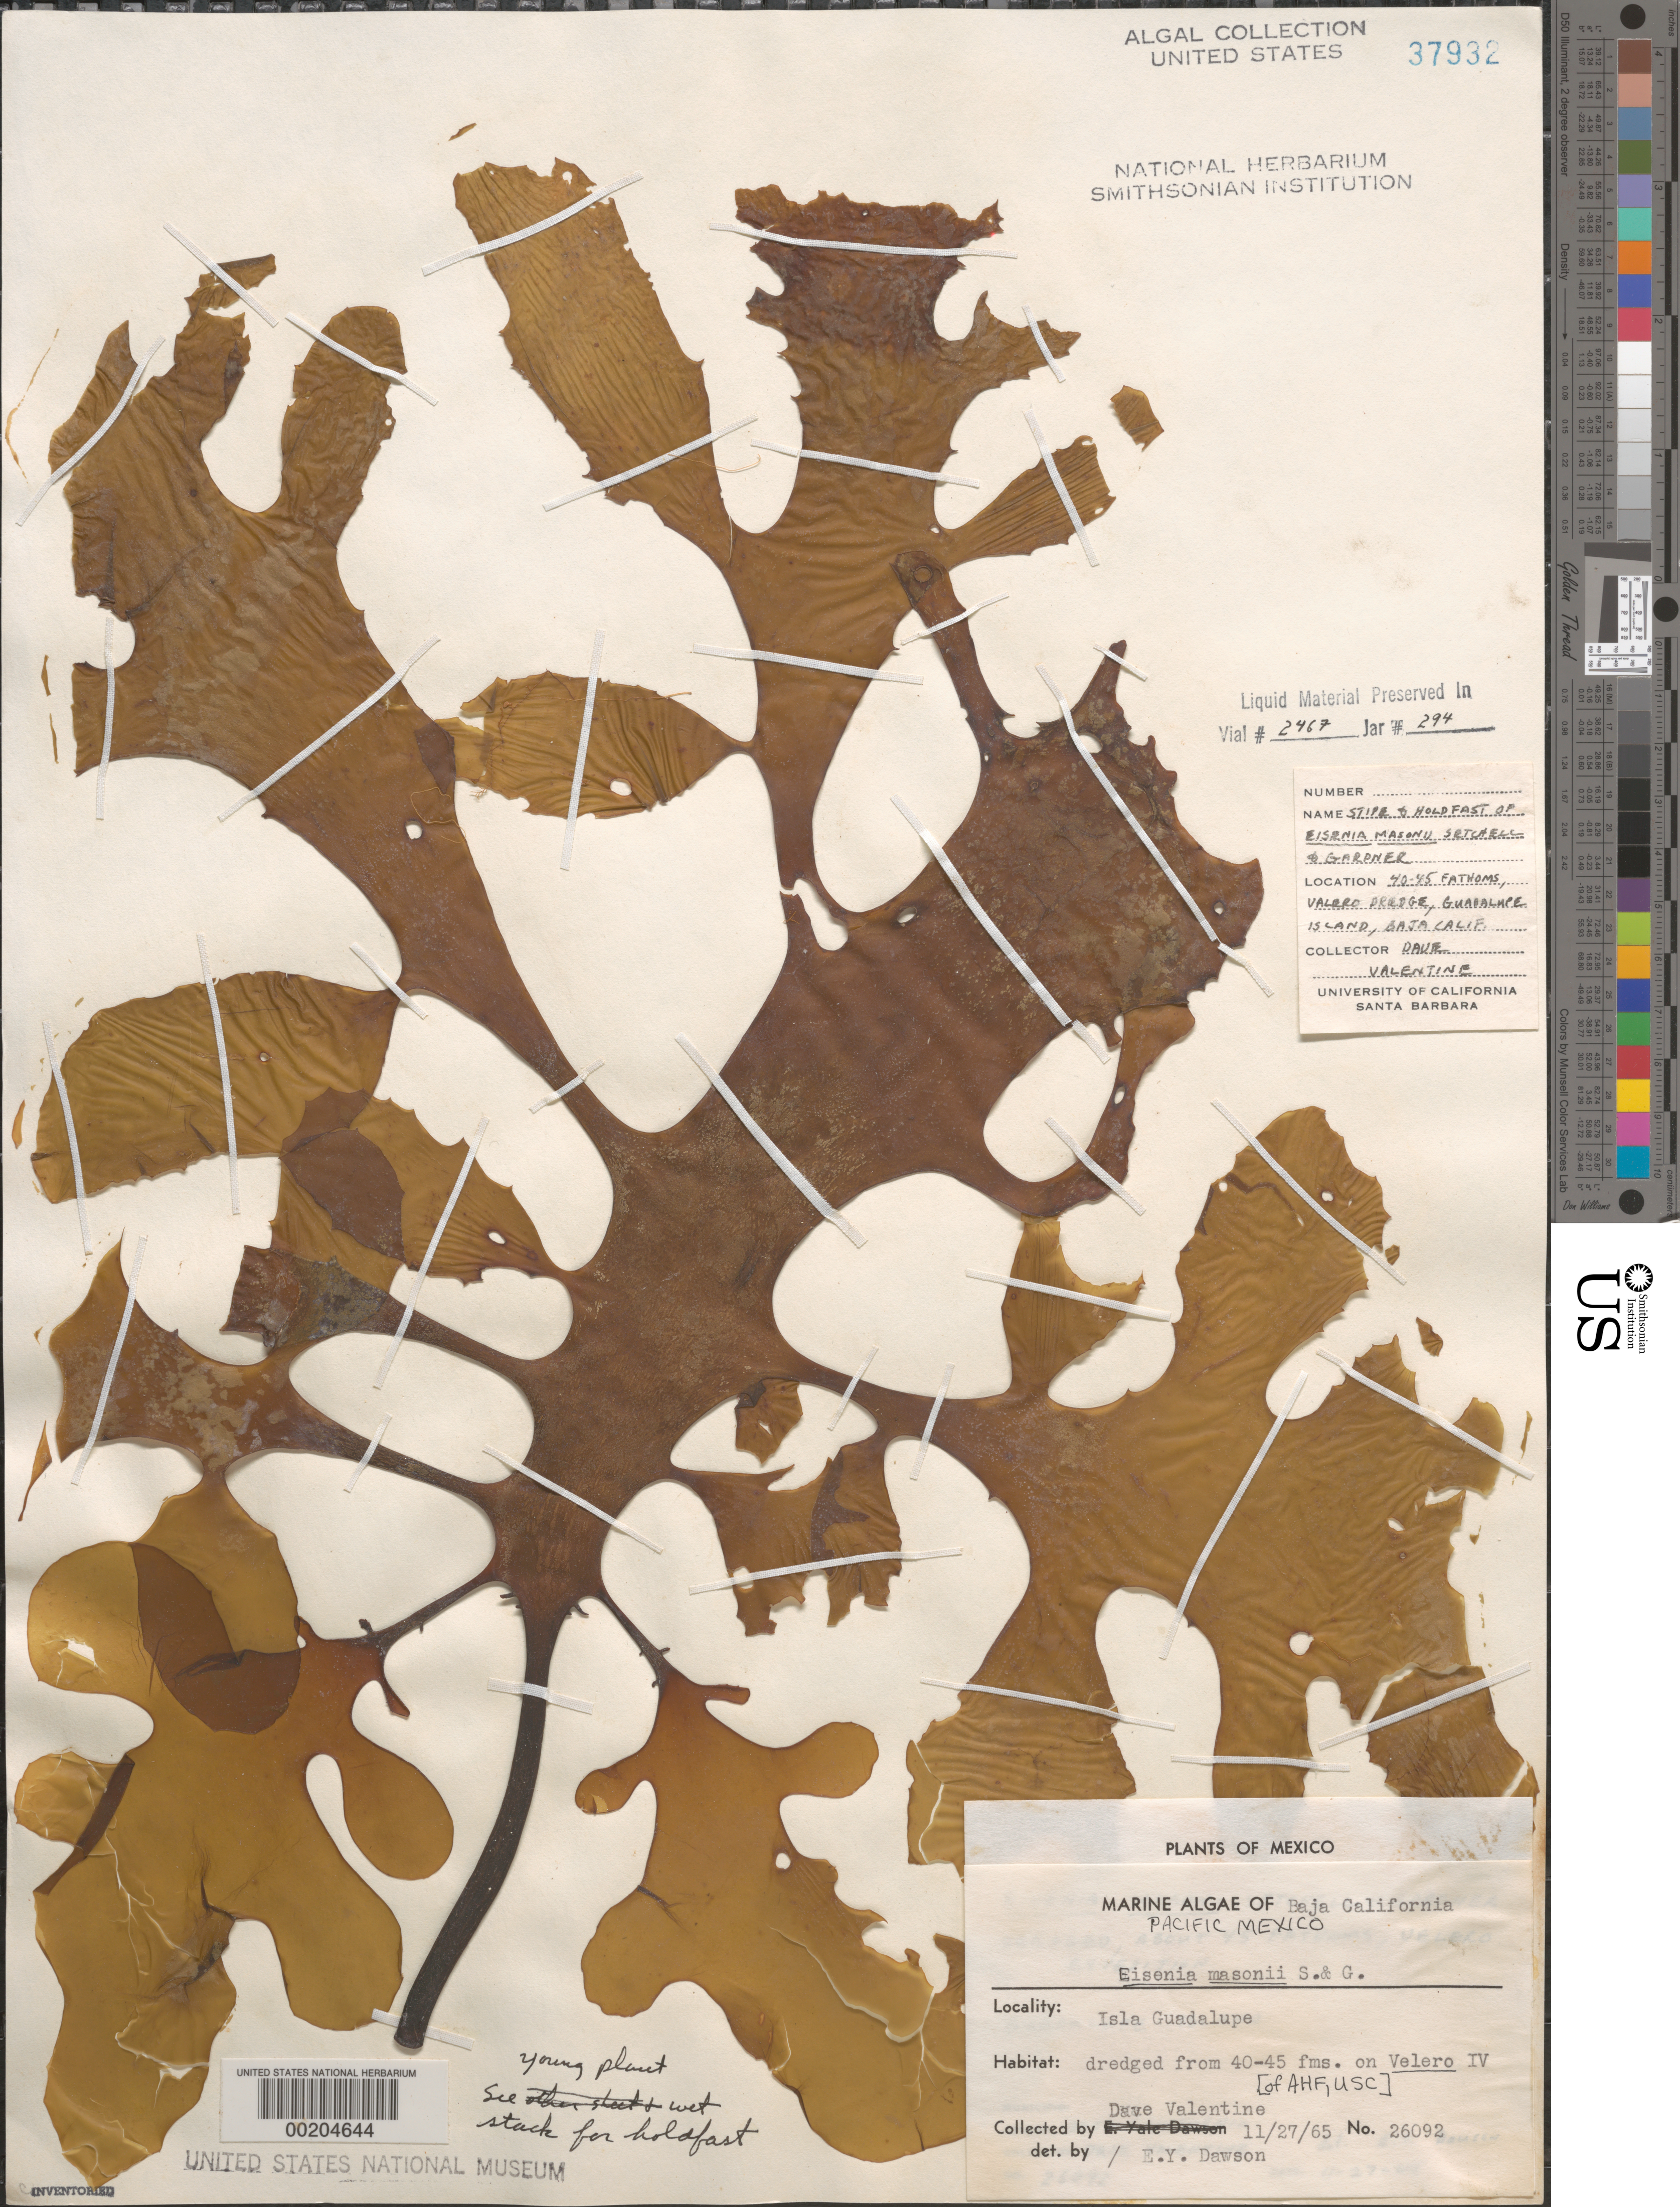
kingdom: Chromista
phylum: Ochrophyta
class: Phaeophyceae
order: Laminariales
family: Lessoniaceae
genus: Eisenia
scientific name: Eisenia desmarestioides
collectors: D. Valentine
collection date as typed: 27 Nov 1965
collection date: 1965-11-27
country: Mexico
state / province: Baja California Norte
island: Isla Guadalupe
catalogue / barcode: US 37932